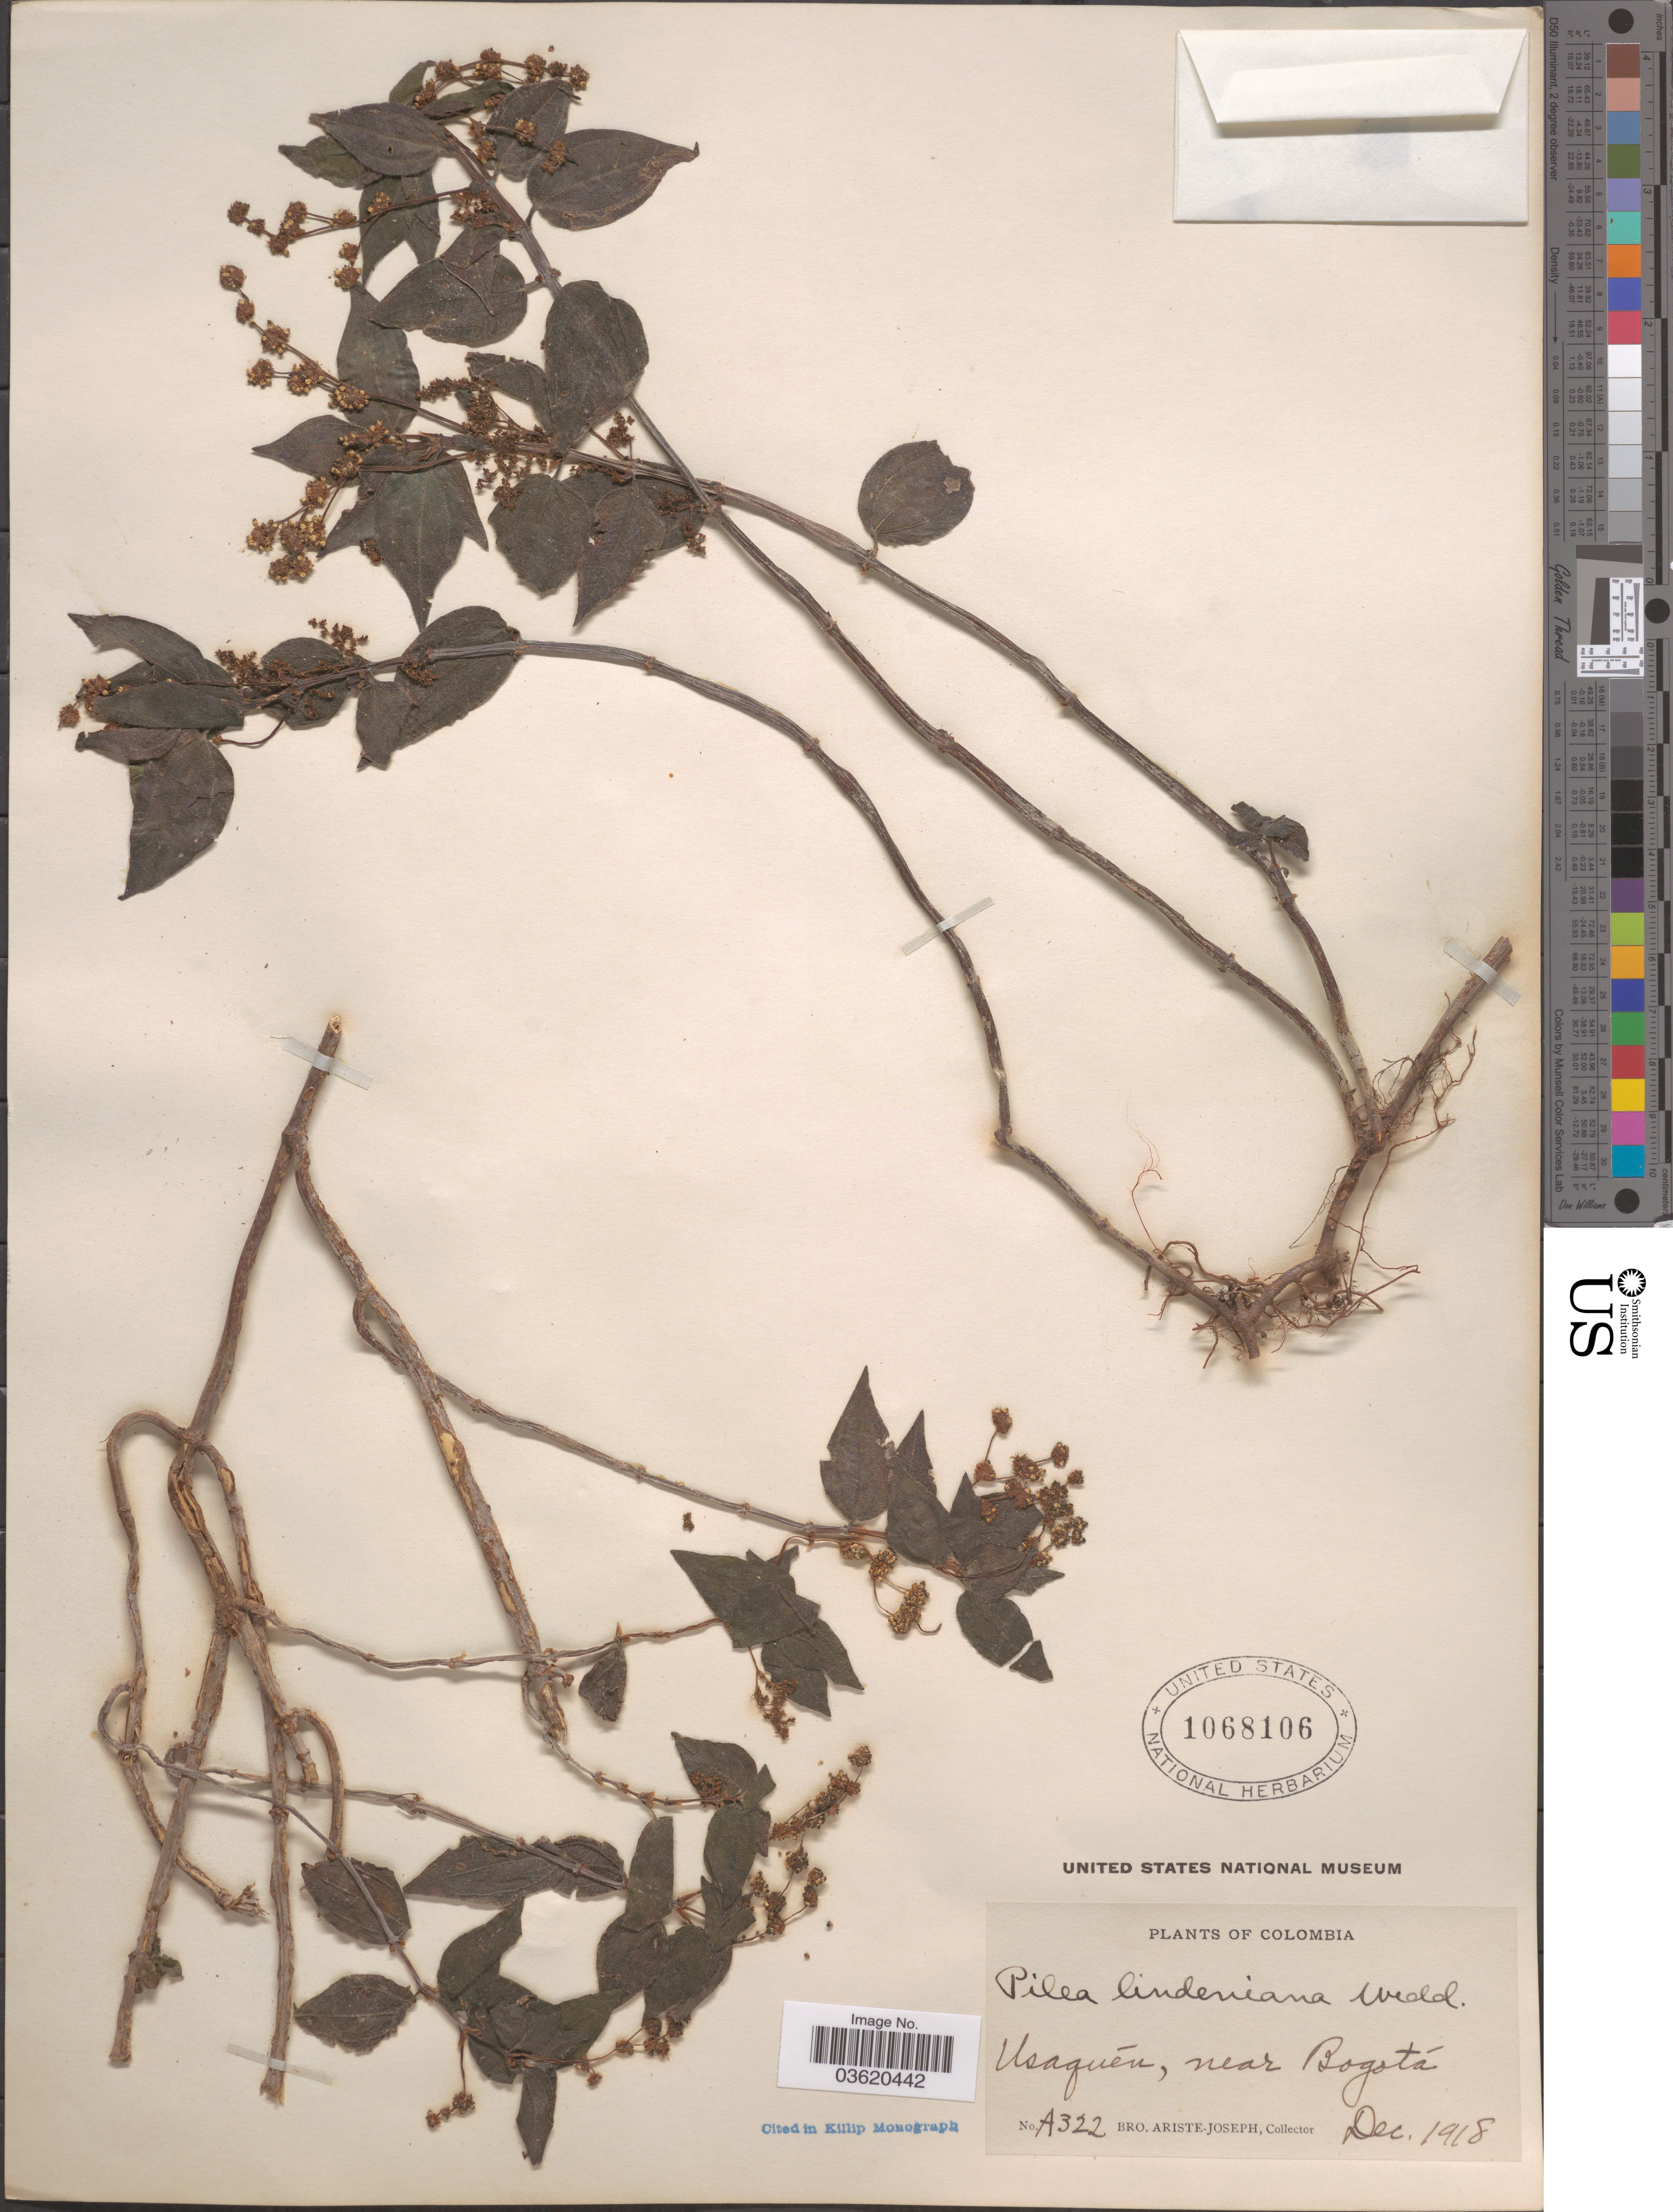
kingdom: Plantae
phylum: Tracheophyta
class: Magnoliopsida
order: Rosales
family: Urticaceae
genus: Pilea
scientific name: Pilea lindeniana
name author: Wedd.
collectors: Bro. Ariste-Joseph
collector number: A322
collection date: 1918-12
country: Colombia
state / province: Bogota D.C.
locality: Usaquén, near Bogotá.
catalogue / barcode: US 1068106